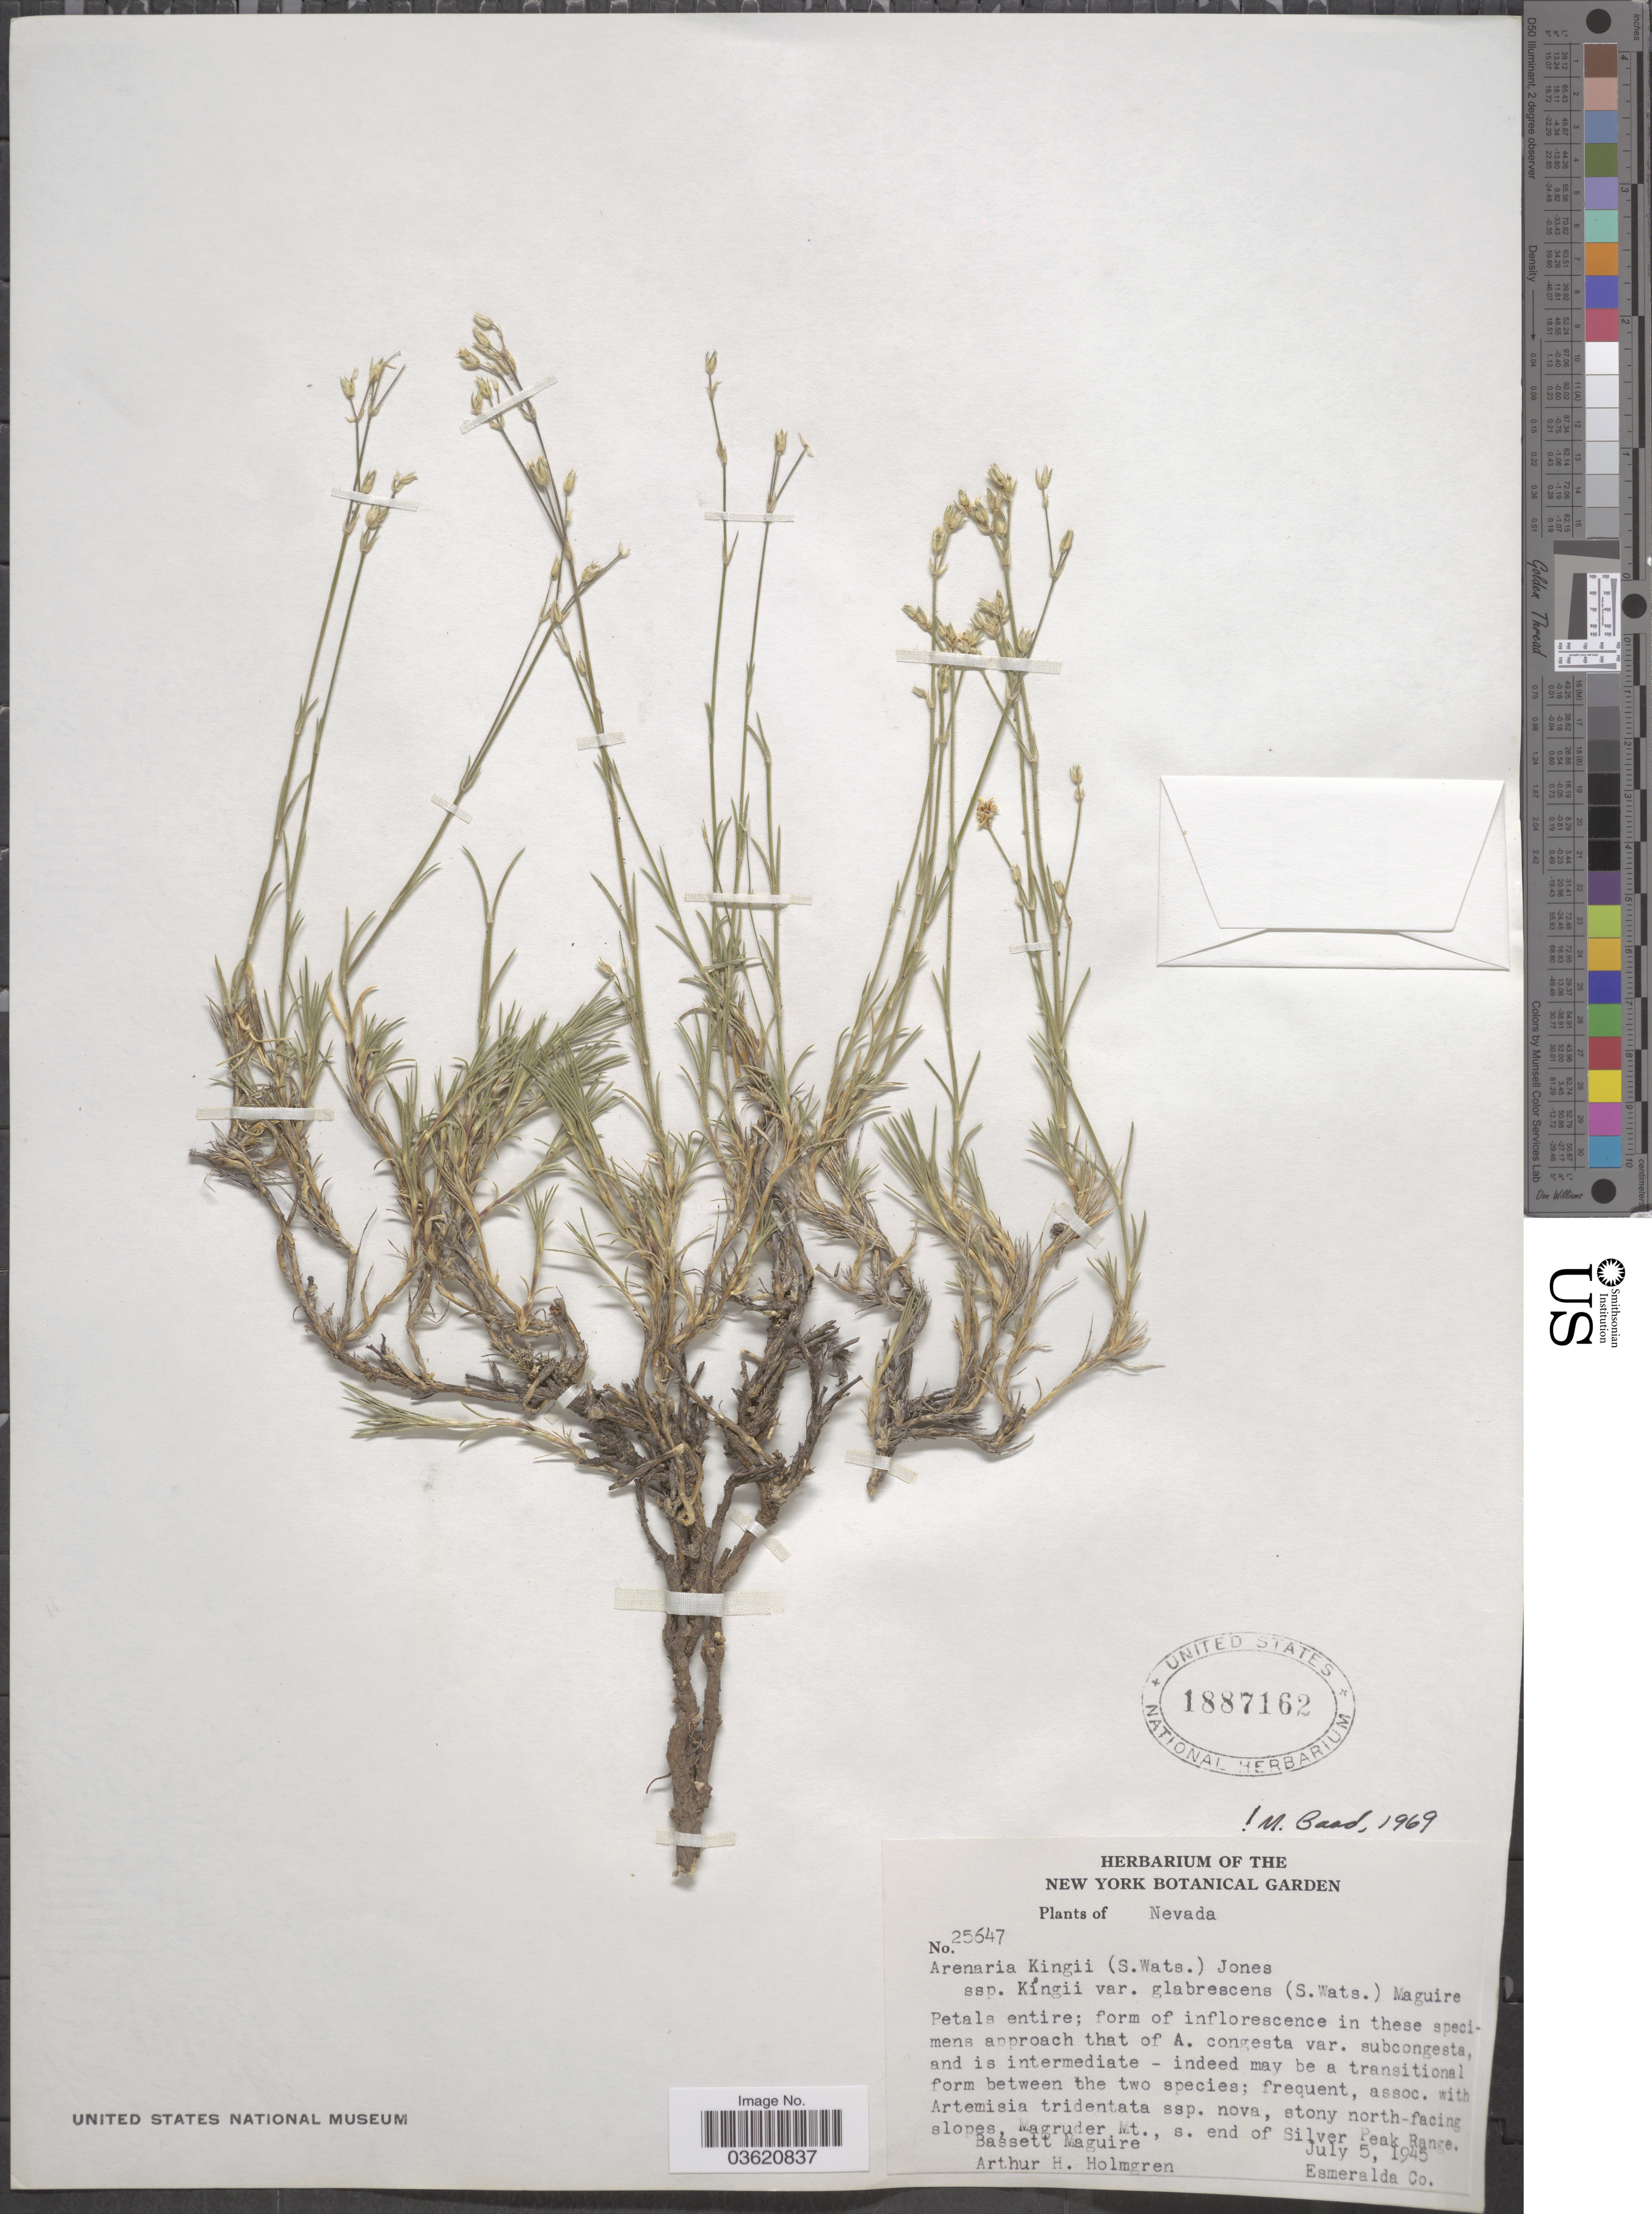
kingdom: Plantae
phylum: Tracheophyta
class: Magnoliopsida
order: Caryophyllales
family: Caryophyllaceae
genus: Eremogone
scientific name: Eremogone kingii var. glabrescens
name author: (S. Watson) Dorn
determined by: U.S. National Herbarium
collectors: B. Maguire & A. H. Holmgren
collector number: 25647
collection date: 1945-07-05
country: United States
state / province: Nevada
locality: Stony north-facing slopes, Magruder Mt., s. end of Silver Peak Range. Esmeralda Co.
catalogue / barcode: US 1887162